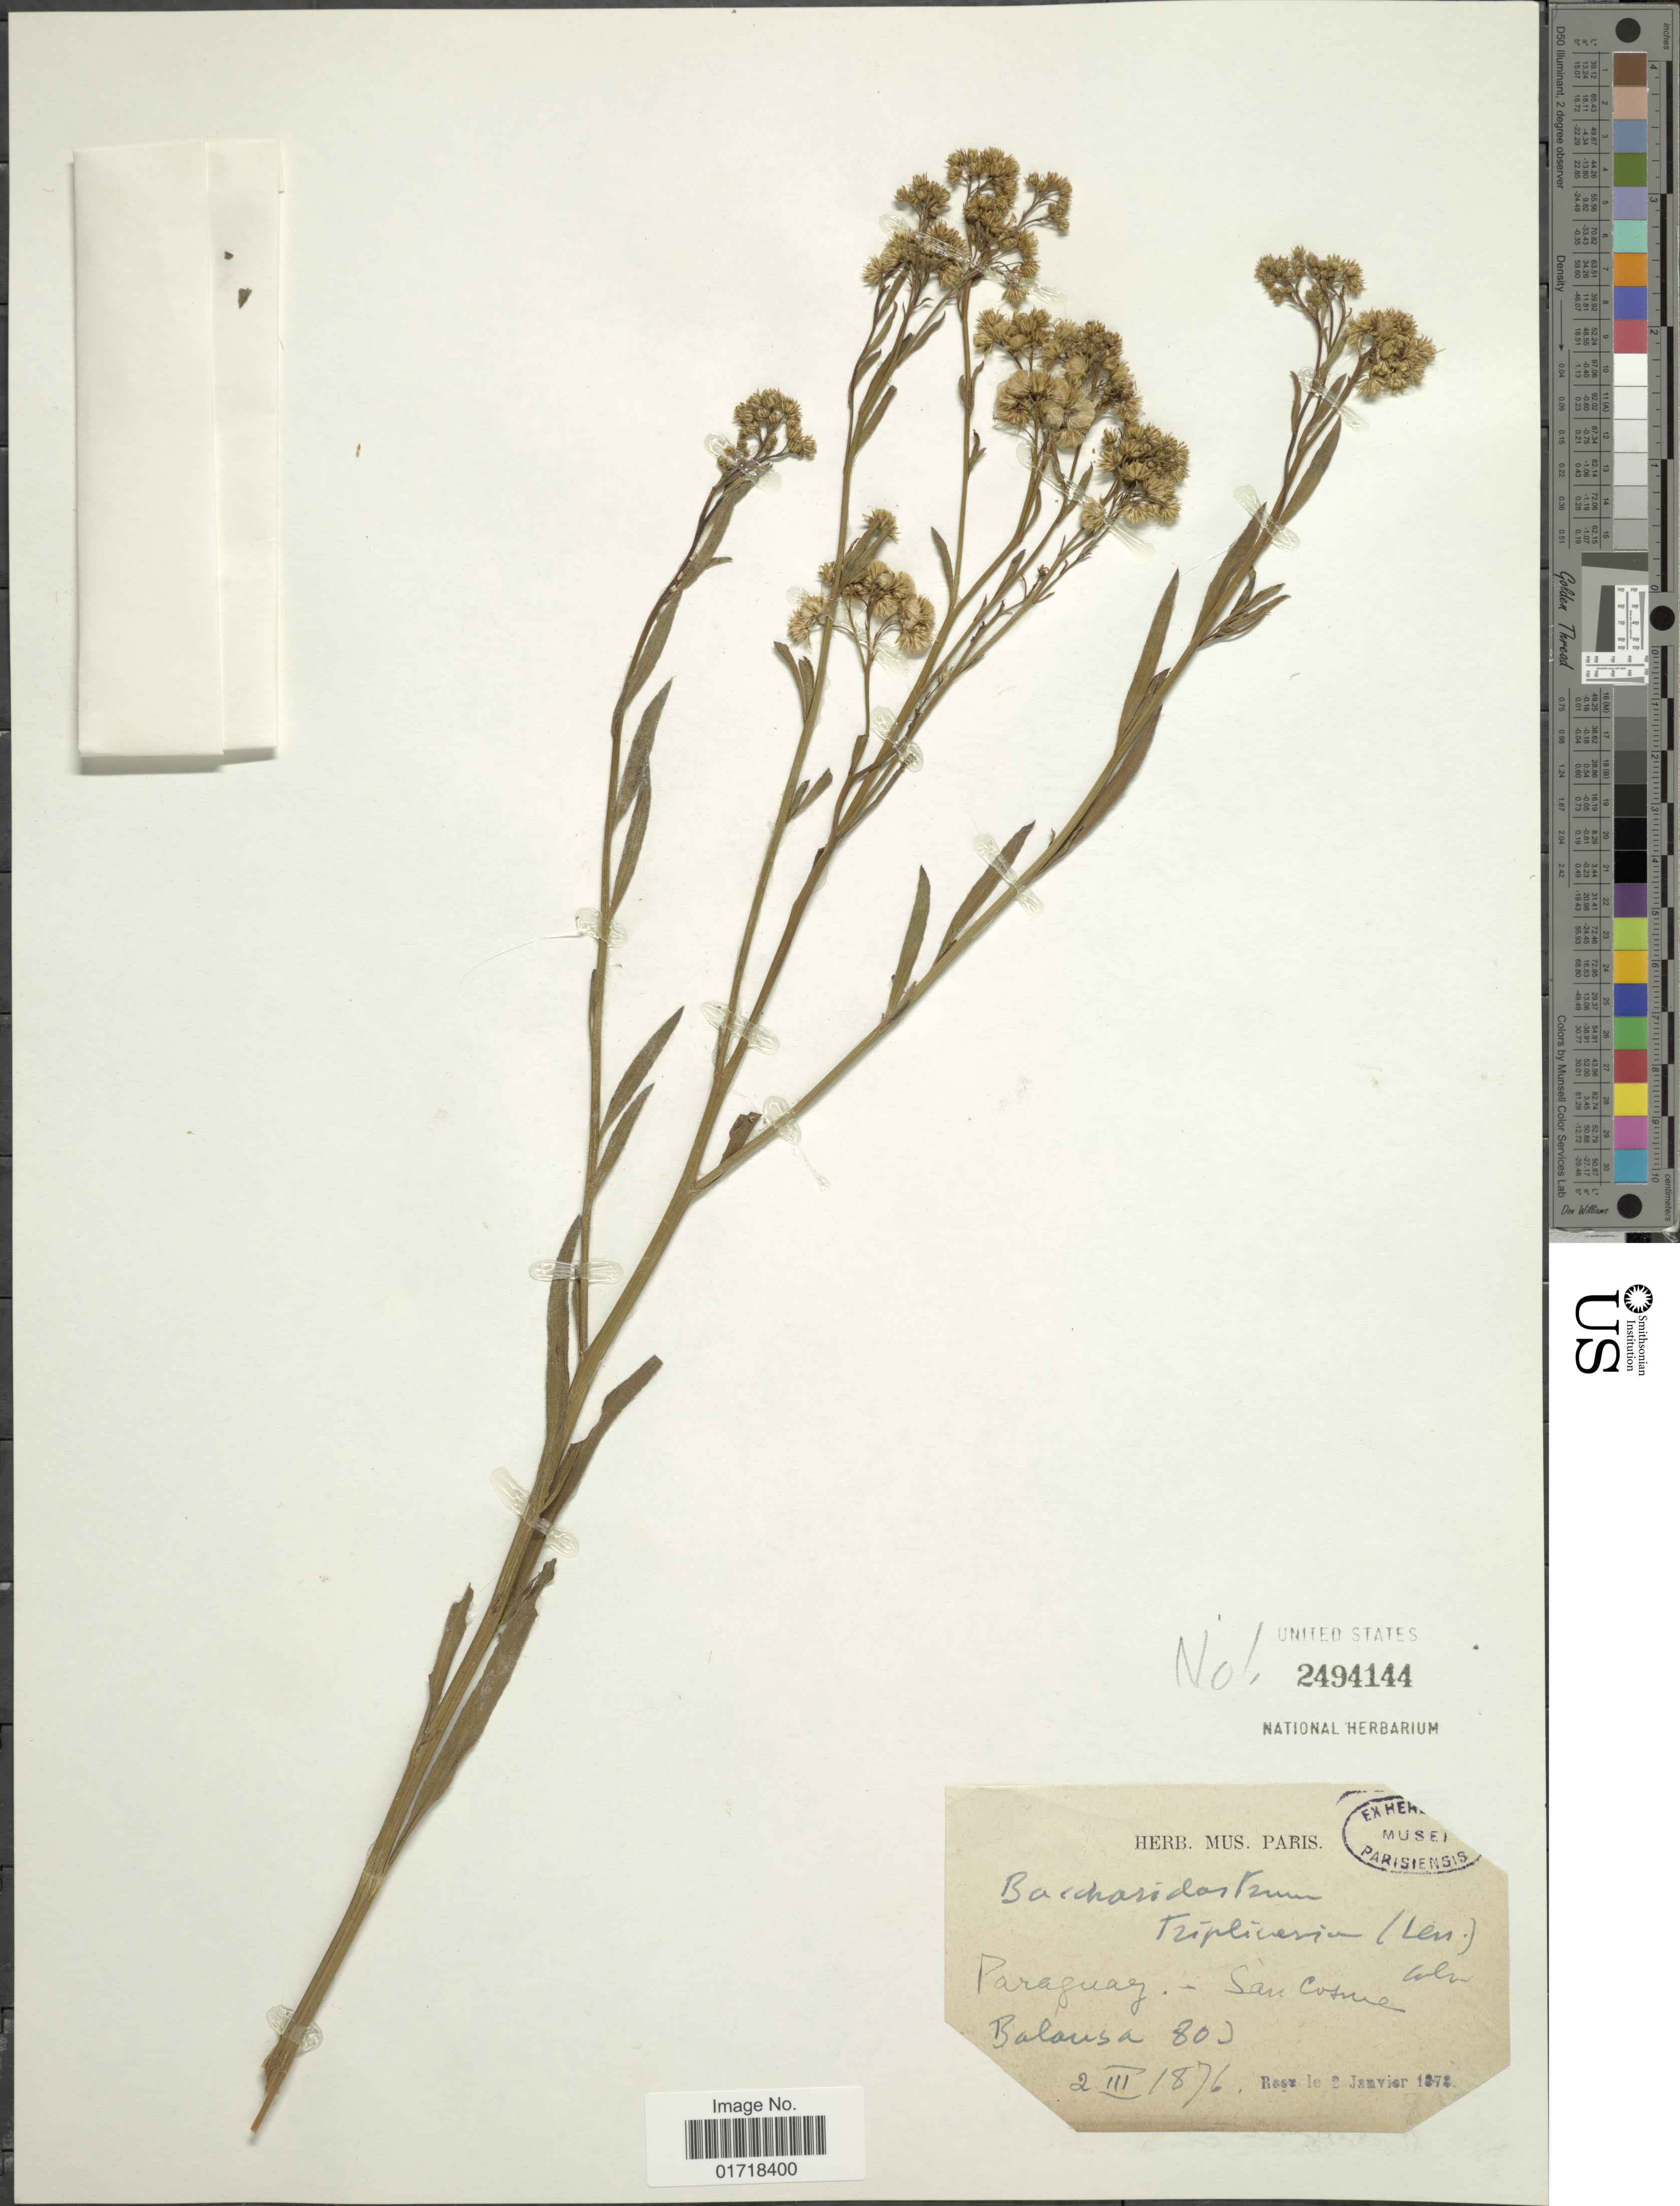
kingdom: Plantae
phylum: Tracheophyta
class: Magnoliopsida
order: Asterales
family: Asteraceae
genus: Baccharidastrum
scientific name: Baccharidastrum triplinervium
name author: (Less.) Cabrera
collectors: B. Balansa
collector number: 803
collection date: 1876-03-02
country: Paraguay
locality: San Cosme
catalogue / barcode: US 2494144